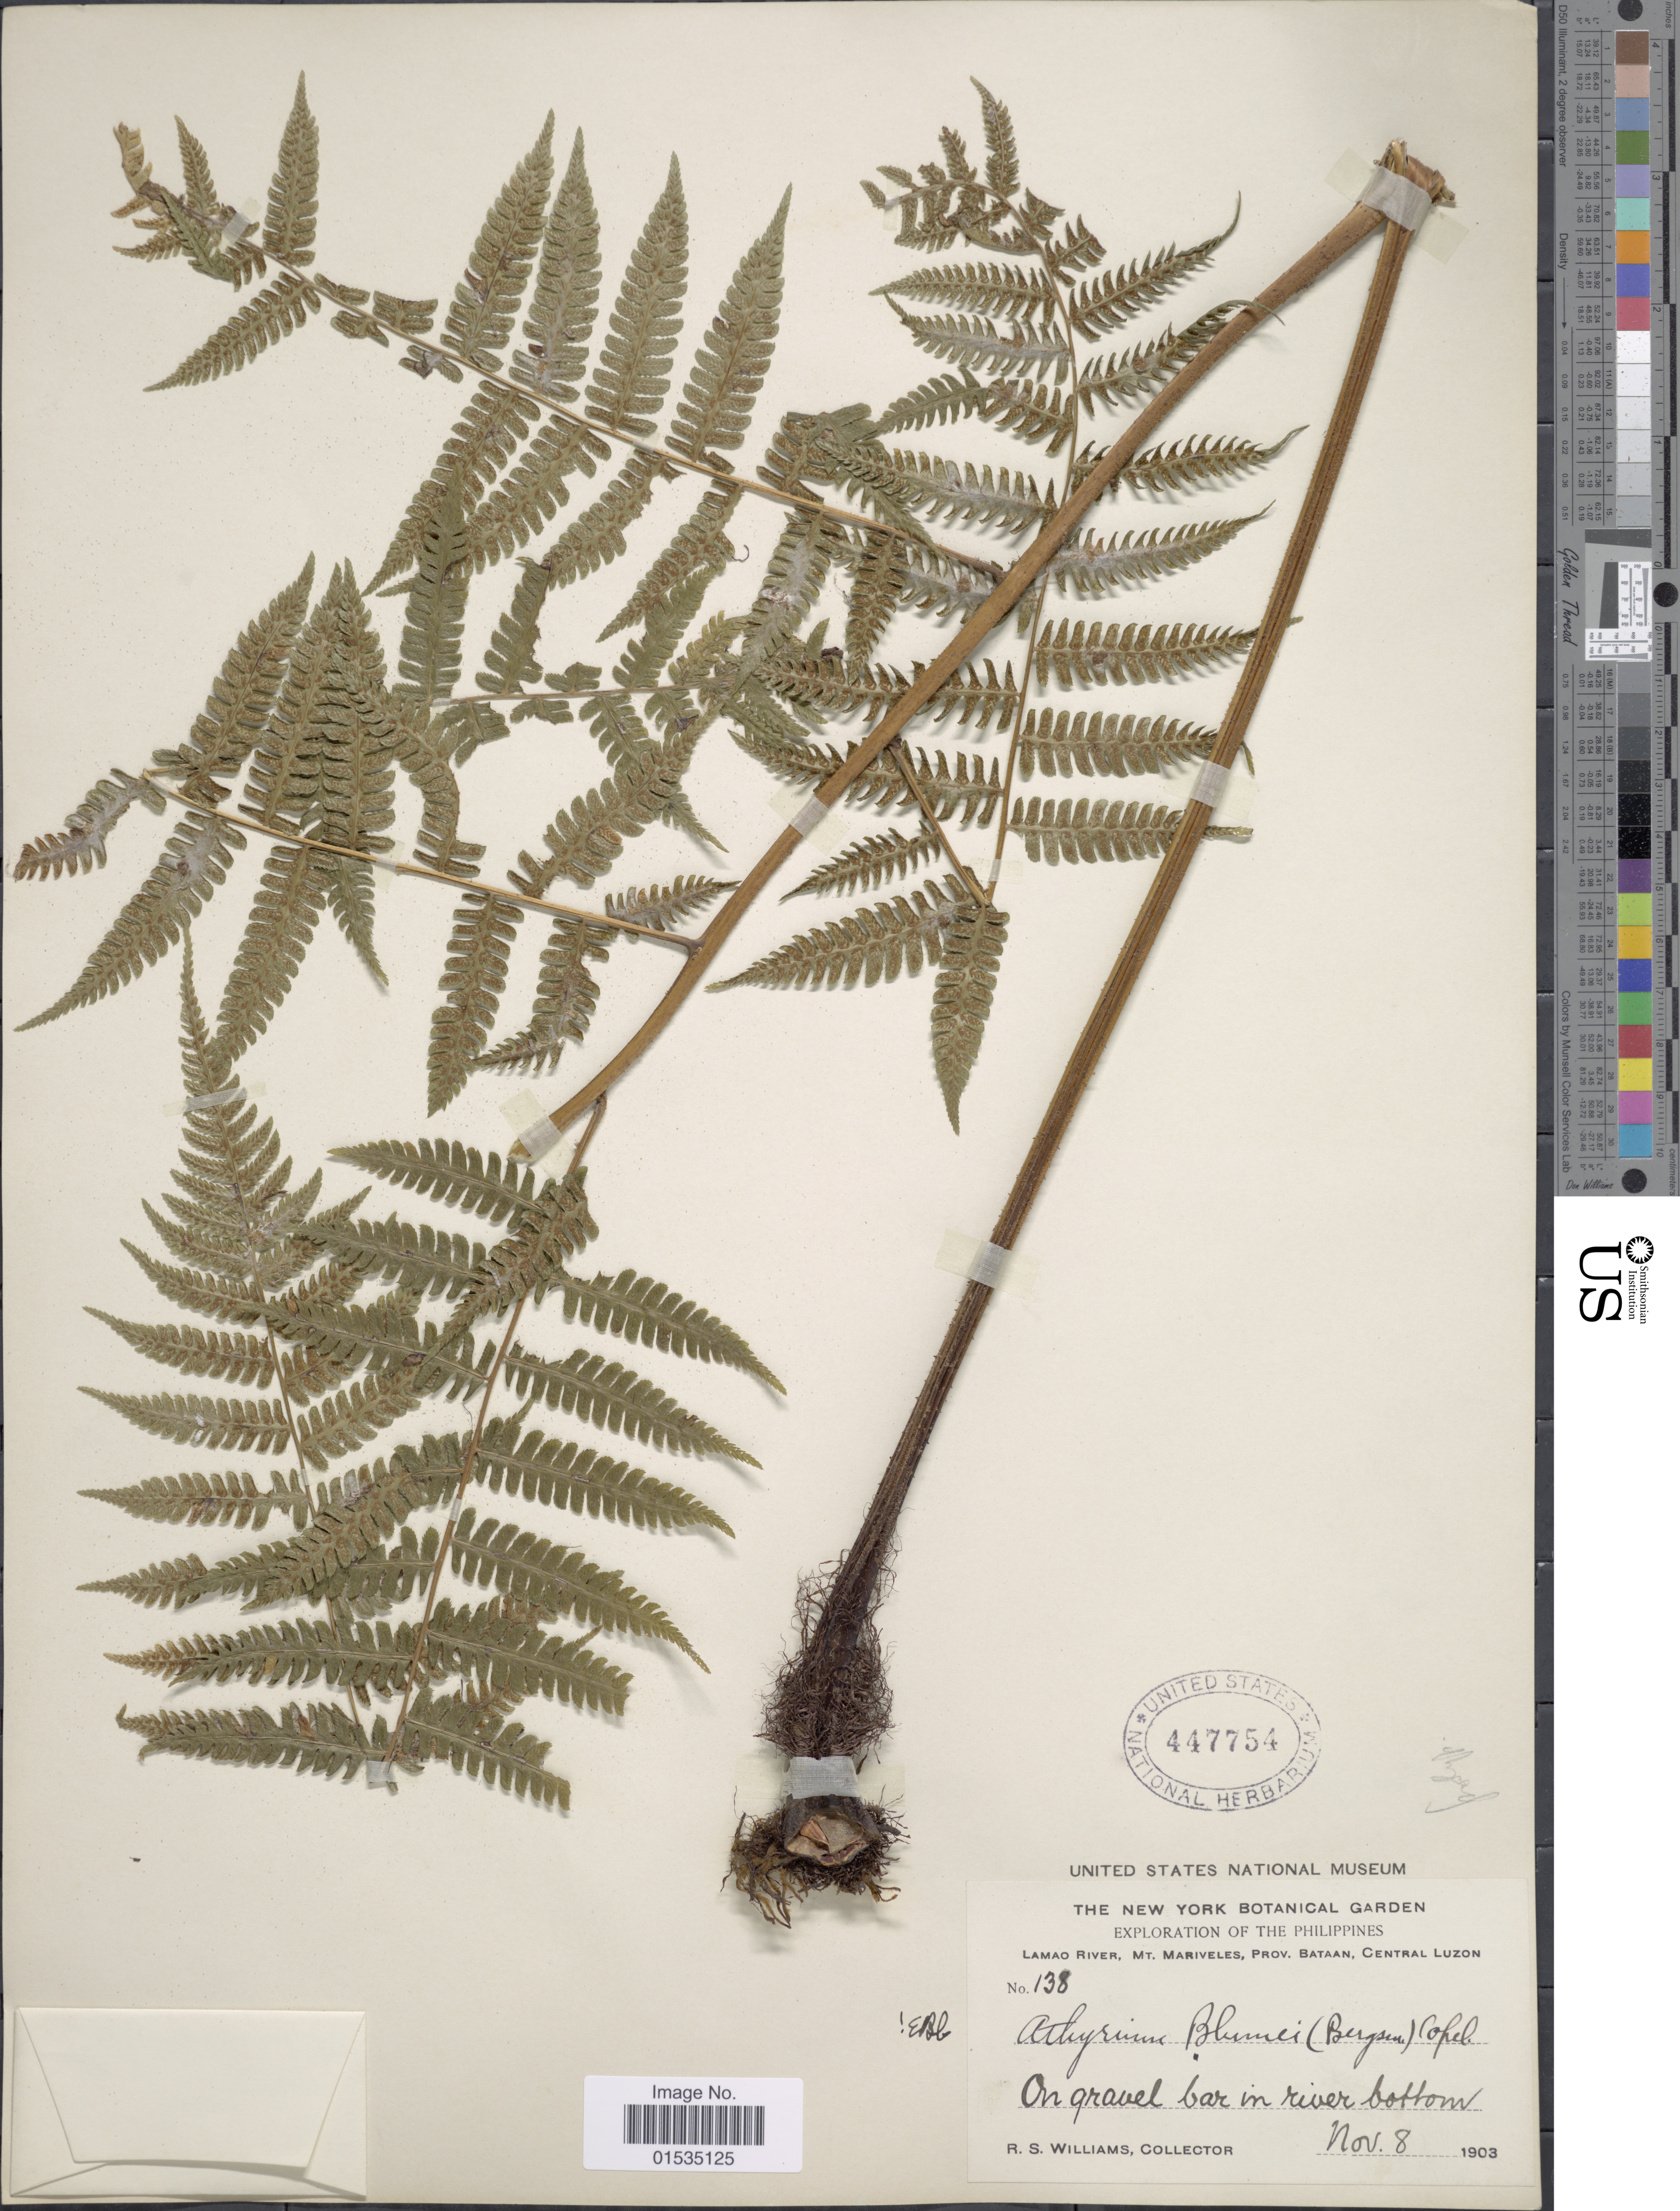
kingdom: Plantae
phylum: Tracheophyta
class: Polypodiopsida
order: Polypodiales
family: Athyriaceae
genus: Diplazium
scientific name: Diplazium polypodioides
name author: Blume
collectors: R. S. Williams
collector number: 138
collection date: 1903-11-08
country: Philippines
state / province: Central Luzon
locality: Lamao River, Mt. Mariveles, Prov. Bataan, On gravel bar in river bottom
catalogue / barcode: US 447754